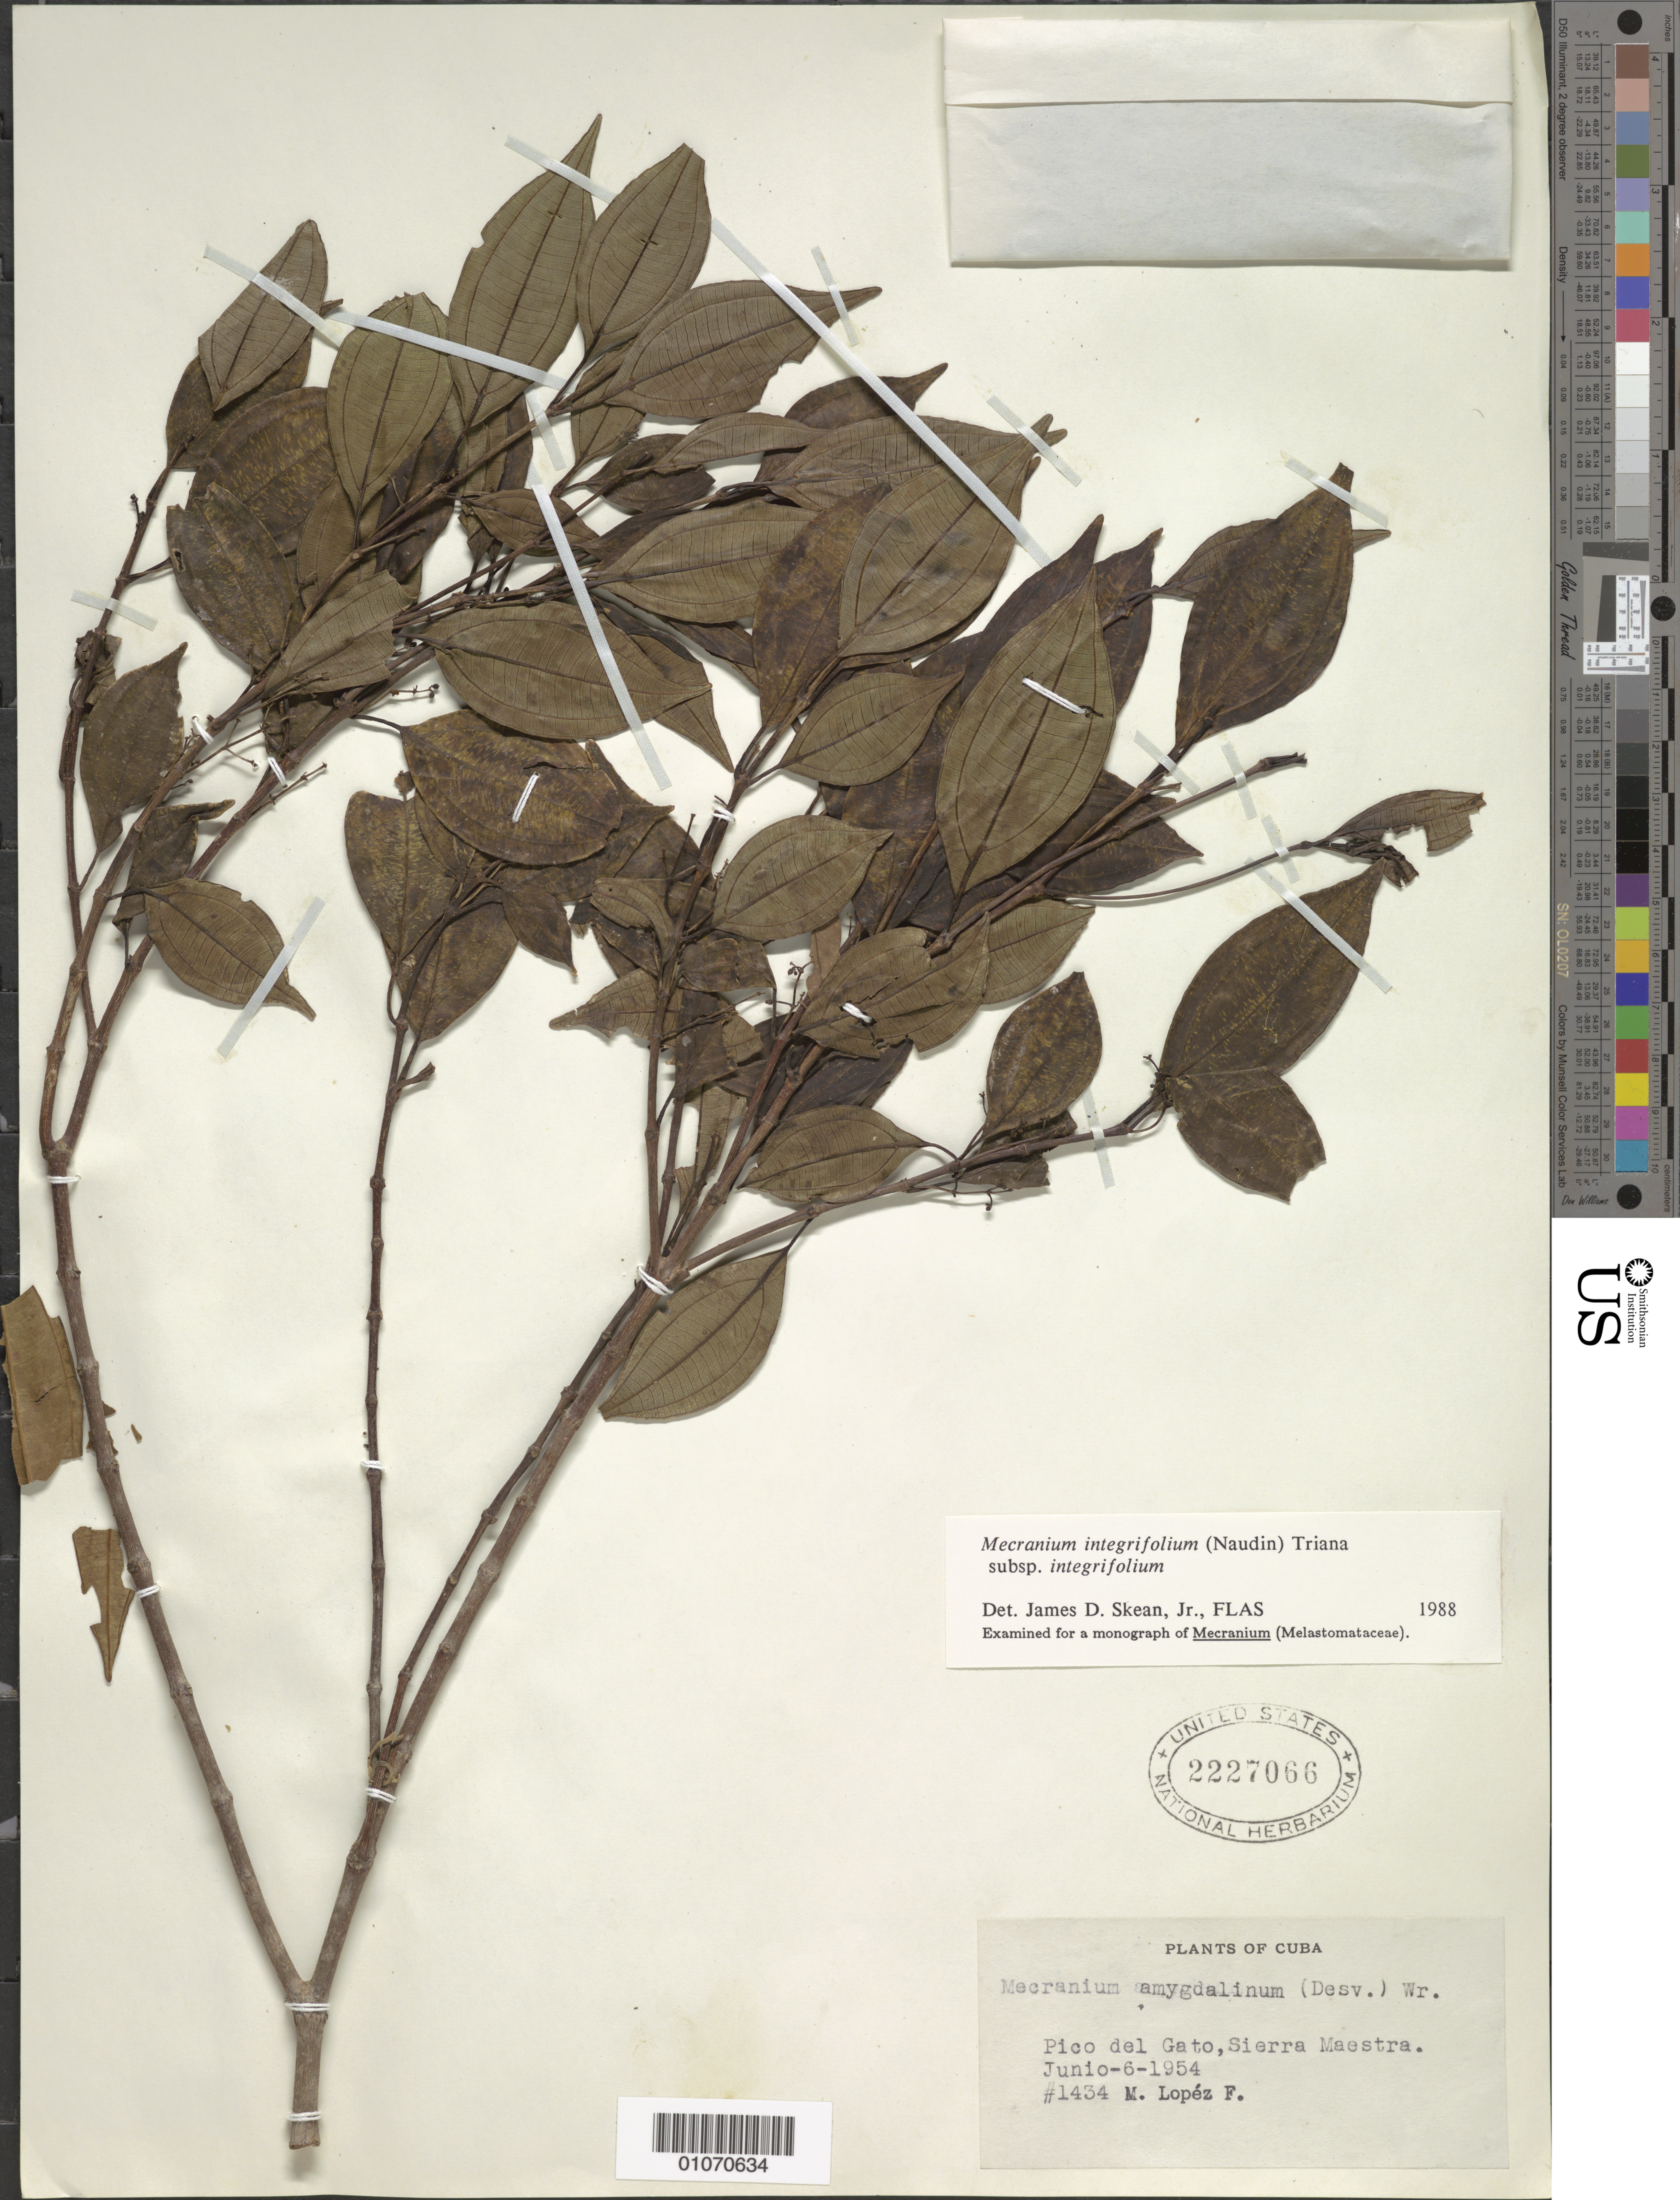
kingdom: Plantae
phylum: Tracheophyta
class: Magnoliopsida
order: Myrtales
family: Melastomataceae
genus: Mecranium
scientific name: Mecranium integrifolium subsp. integrifolium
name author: (Naudin) Triana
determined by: Skean, J. D., Jr.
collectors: M. López Figueiras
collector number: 1434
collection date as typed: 06 Jun 1954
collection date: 1954-06-06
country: Cuba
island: Cuba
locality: Pico del Gato, Sierra Maestra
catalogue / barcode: US 2227066